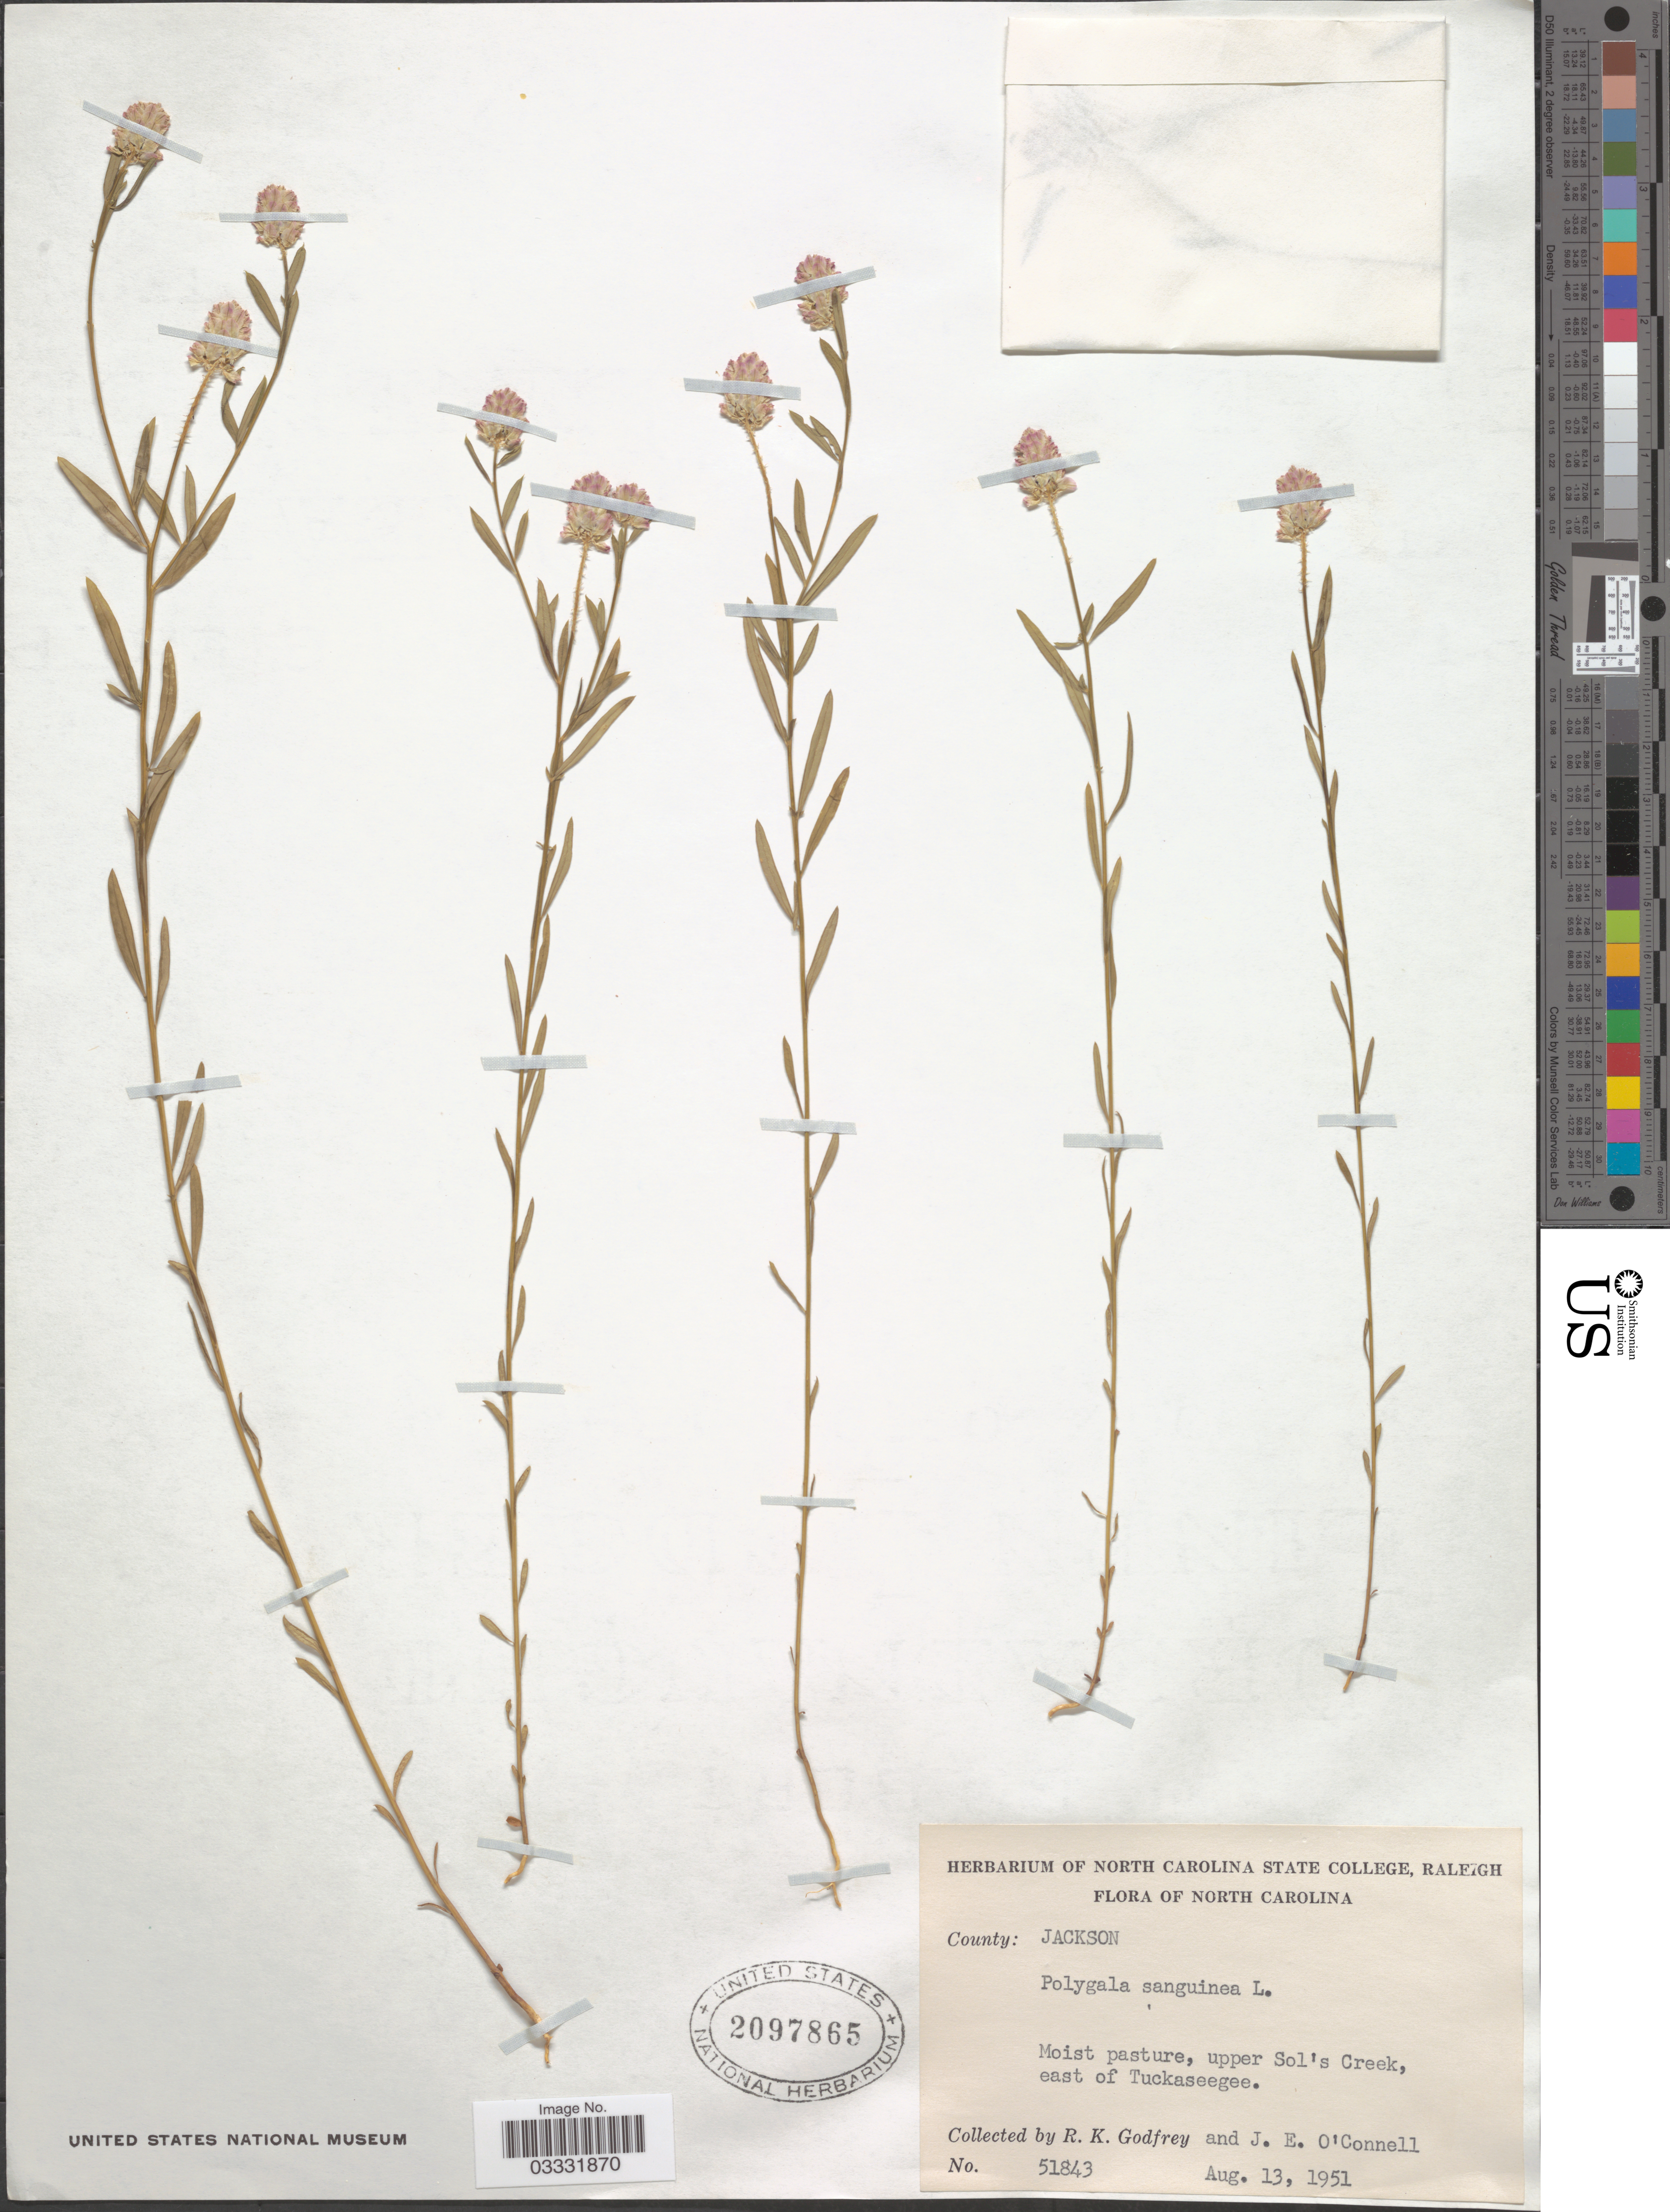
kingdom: Plantae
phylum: Tracheophyta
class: Magnoliopsida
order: Fabales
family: Polygalaceae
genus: Polygala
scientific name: Polygala sanguinea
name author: L.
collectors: R. K. Godfrey & J. O'Connell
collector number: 51843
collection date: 1951-08-13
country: United States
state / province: North Carolina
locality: Upper Sol's Creek, east of Tuckaseegee.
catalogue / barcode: US 2097865